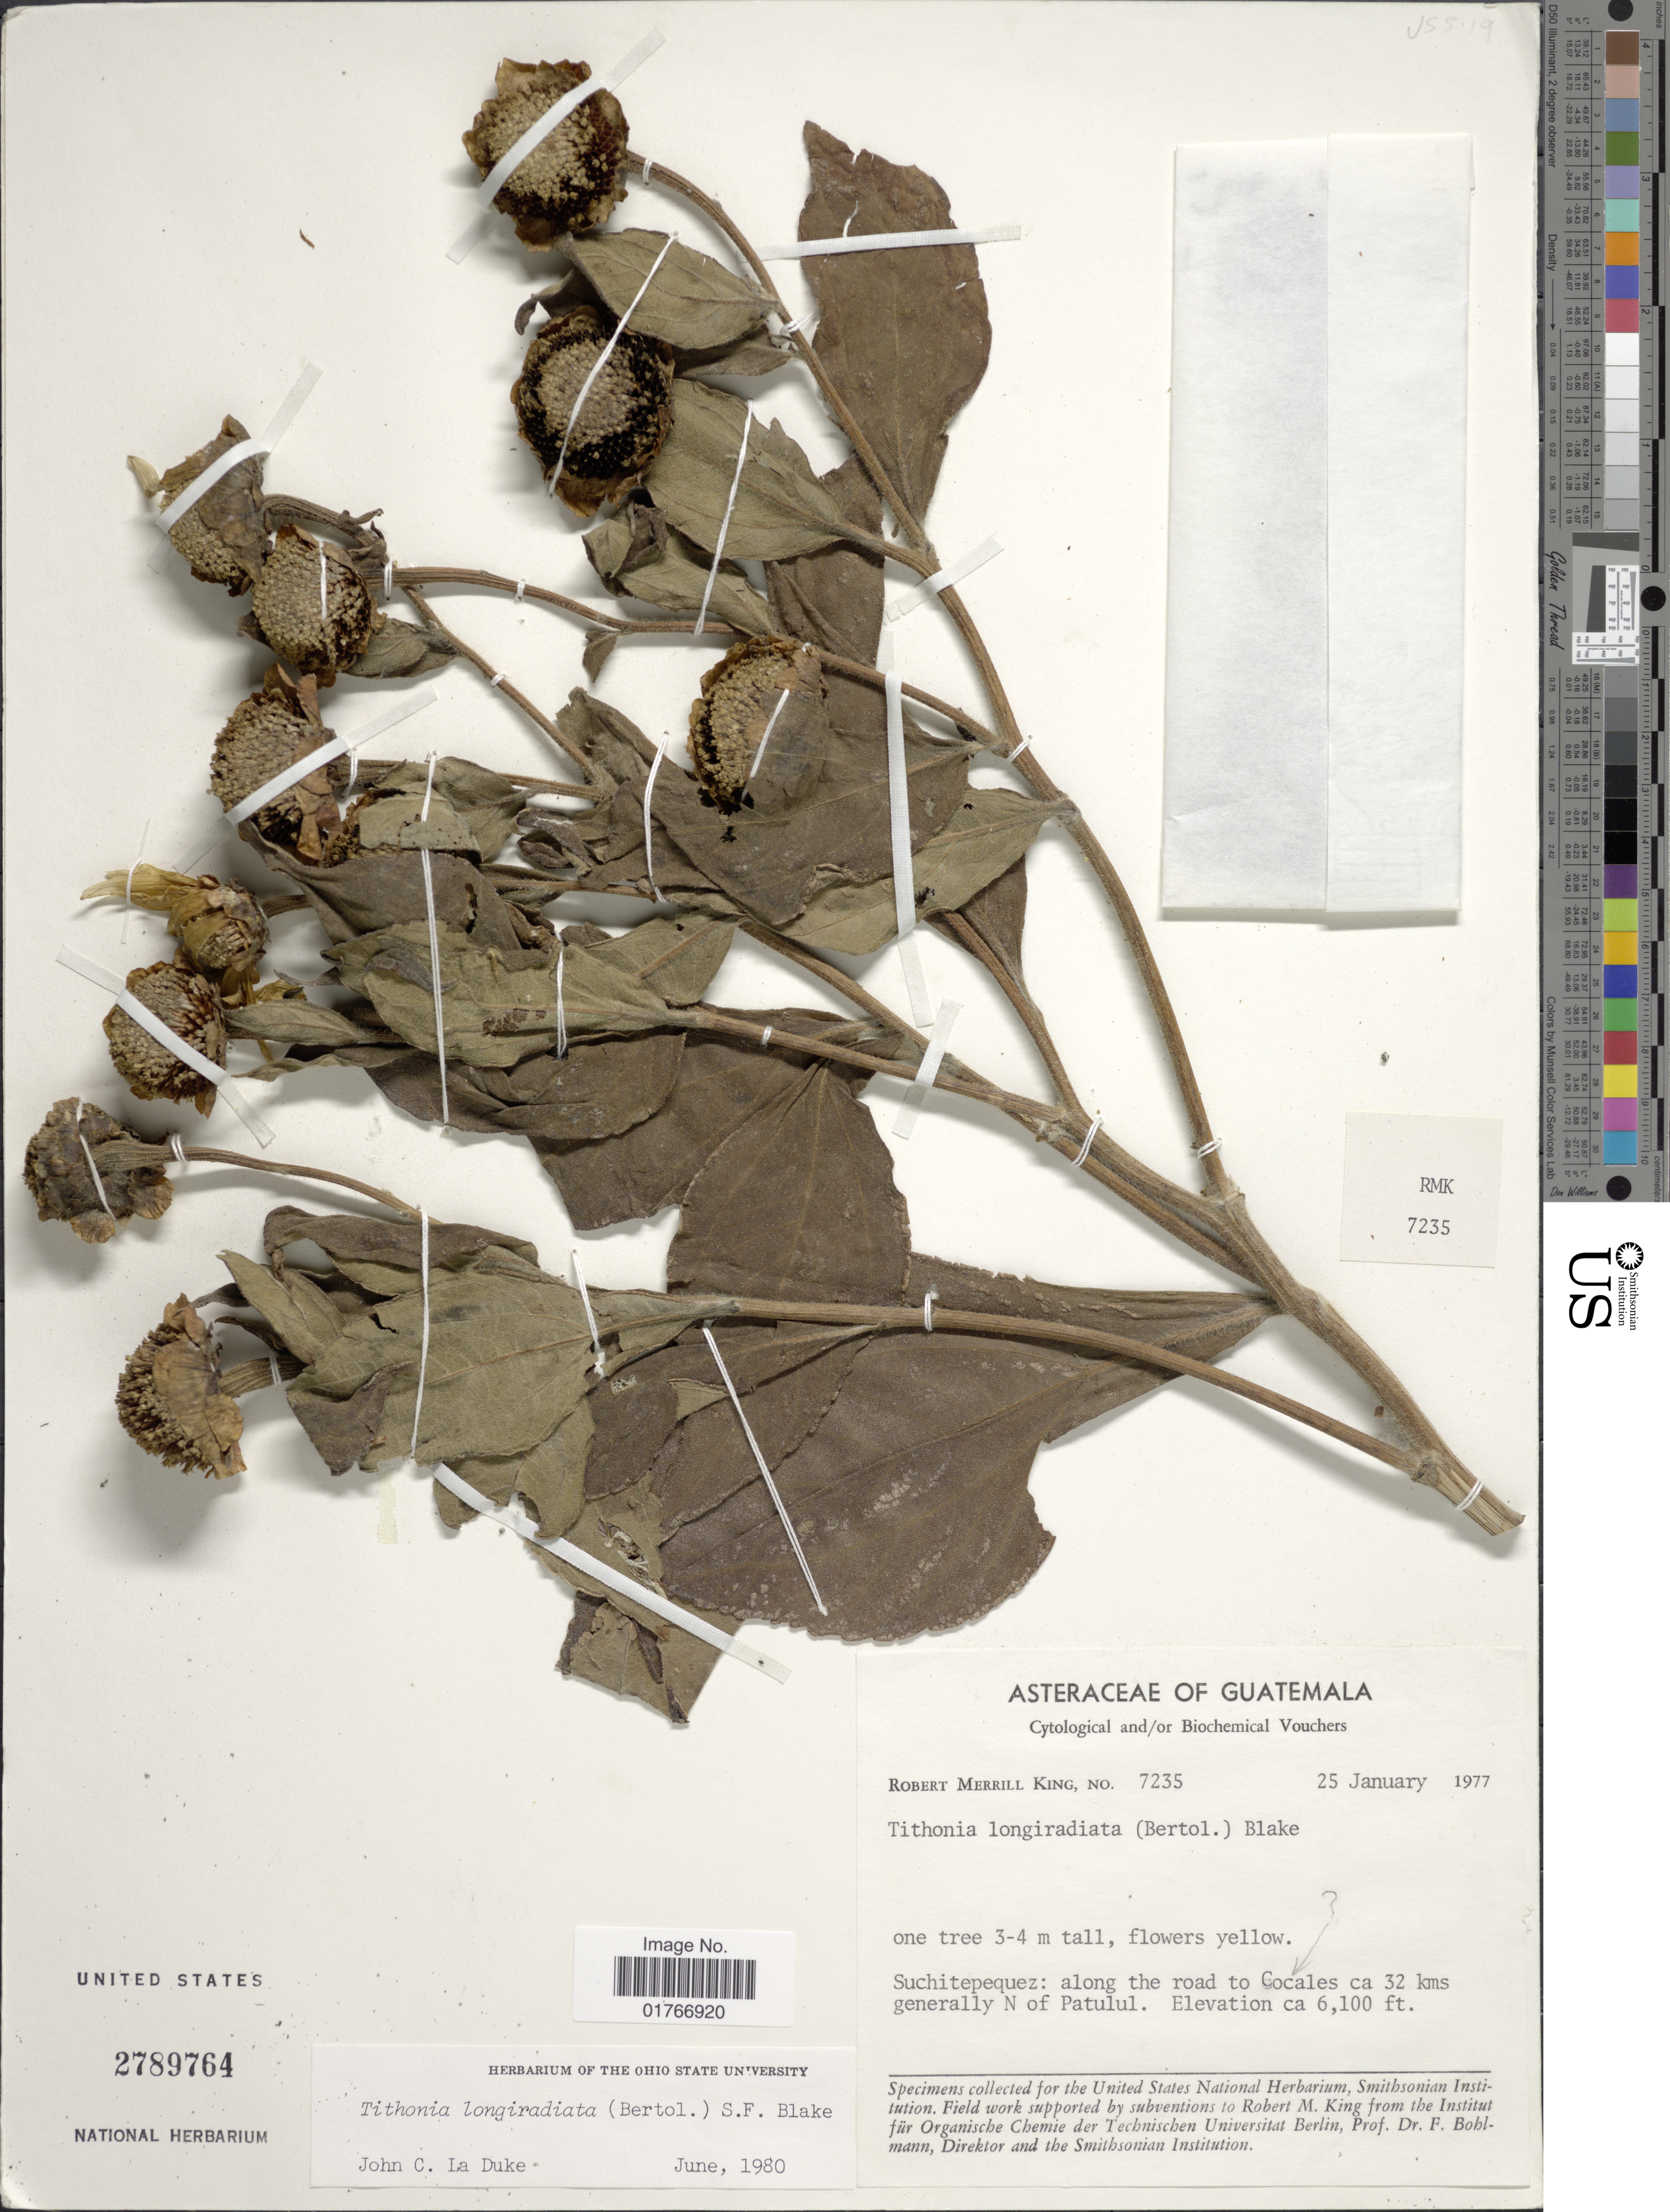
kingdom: Plantae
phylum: Tracheophyta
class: Magnoliopsida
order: Asterales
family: Asteraceae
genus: Tithonia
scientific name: Tithonia longiradiata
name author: (Bertol.) S.F. Blake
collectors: R. M. King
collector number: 7235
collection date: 1977-01-25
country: Guatemala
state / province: Suchitepéquez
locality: Along the road to Cocales ca 32 kms generally N of Patulul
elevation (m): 1859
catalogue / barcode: US 2789764